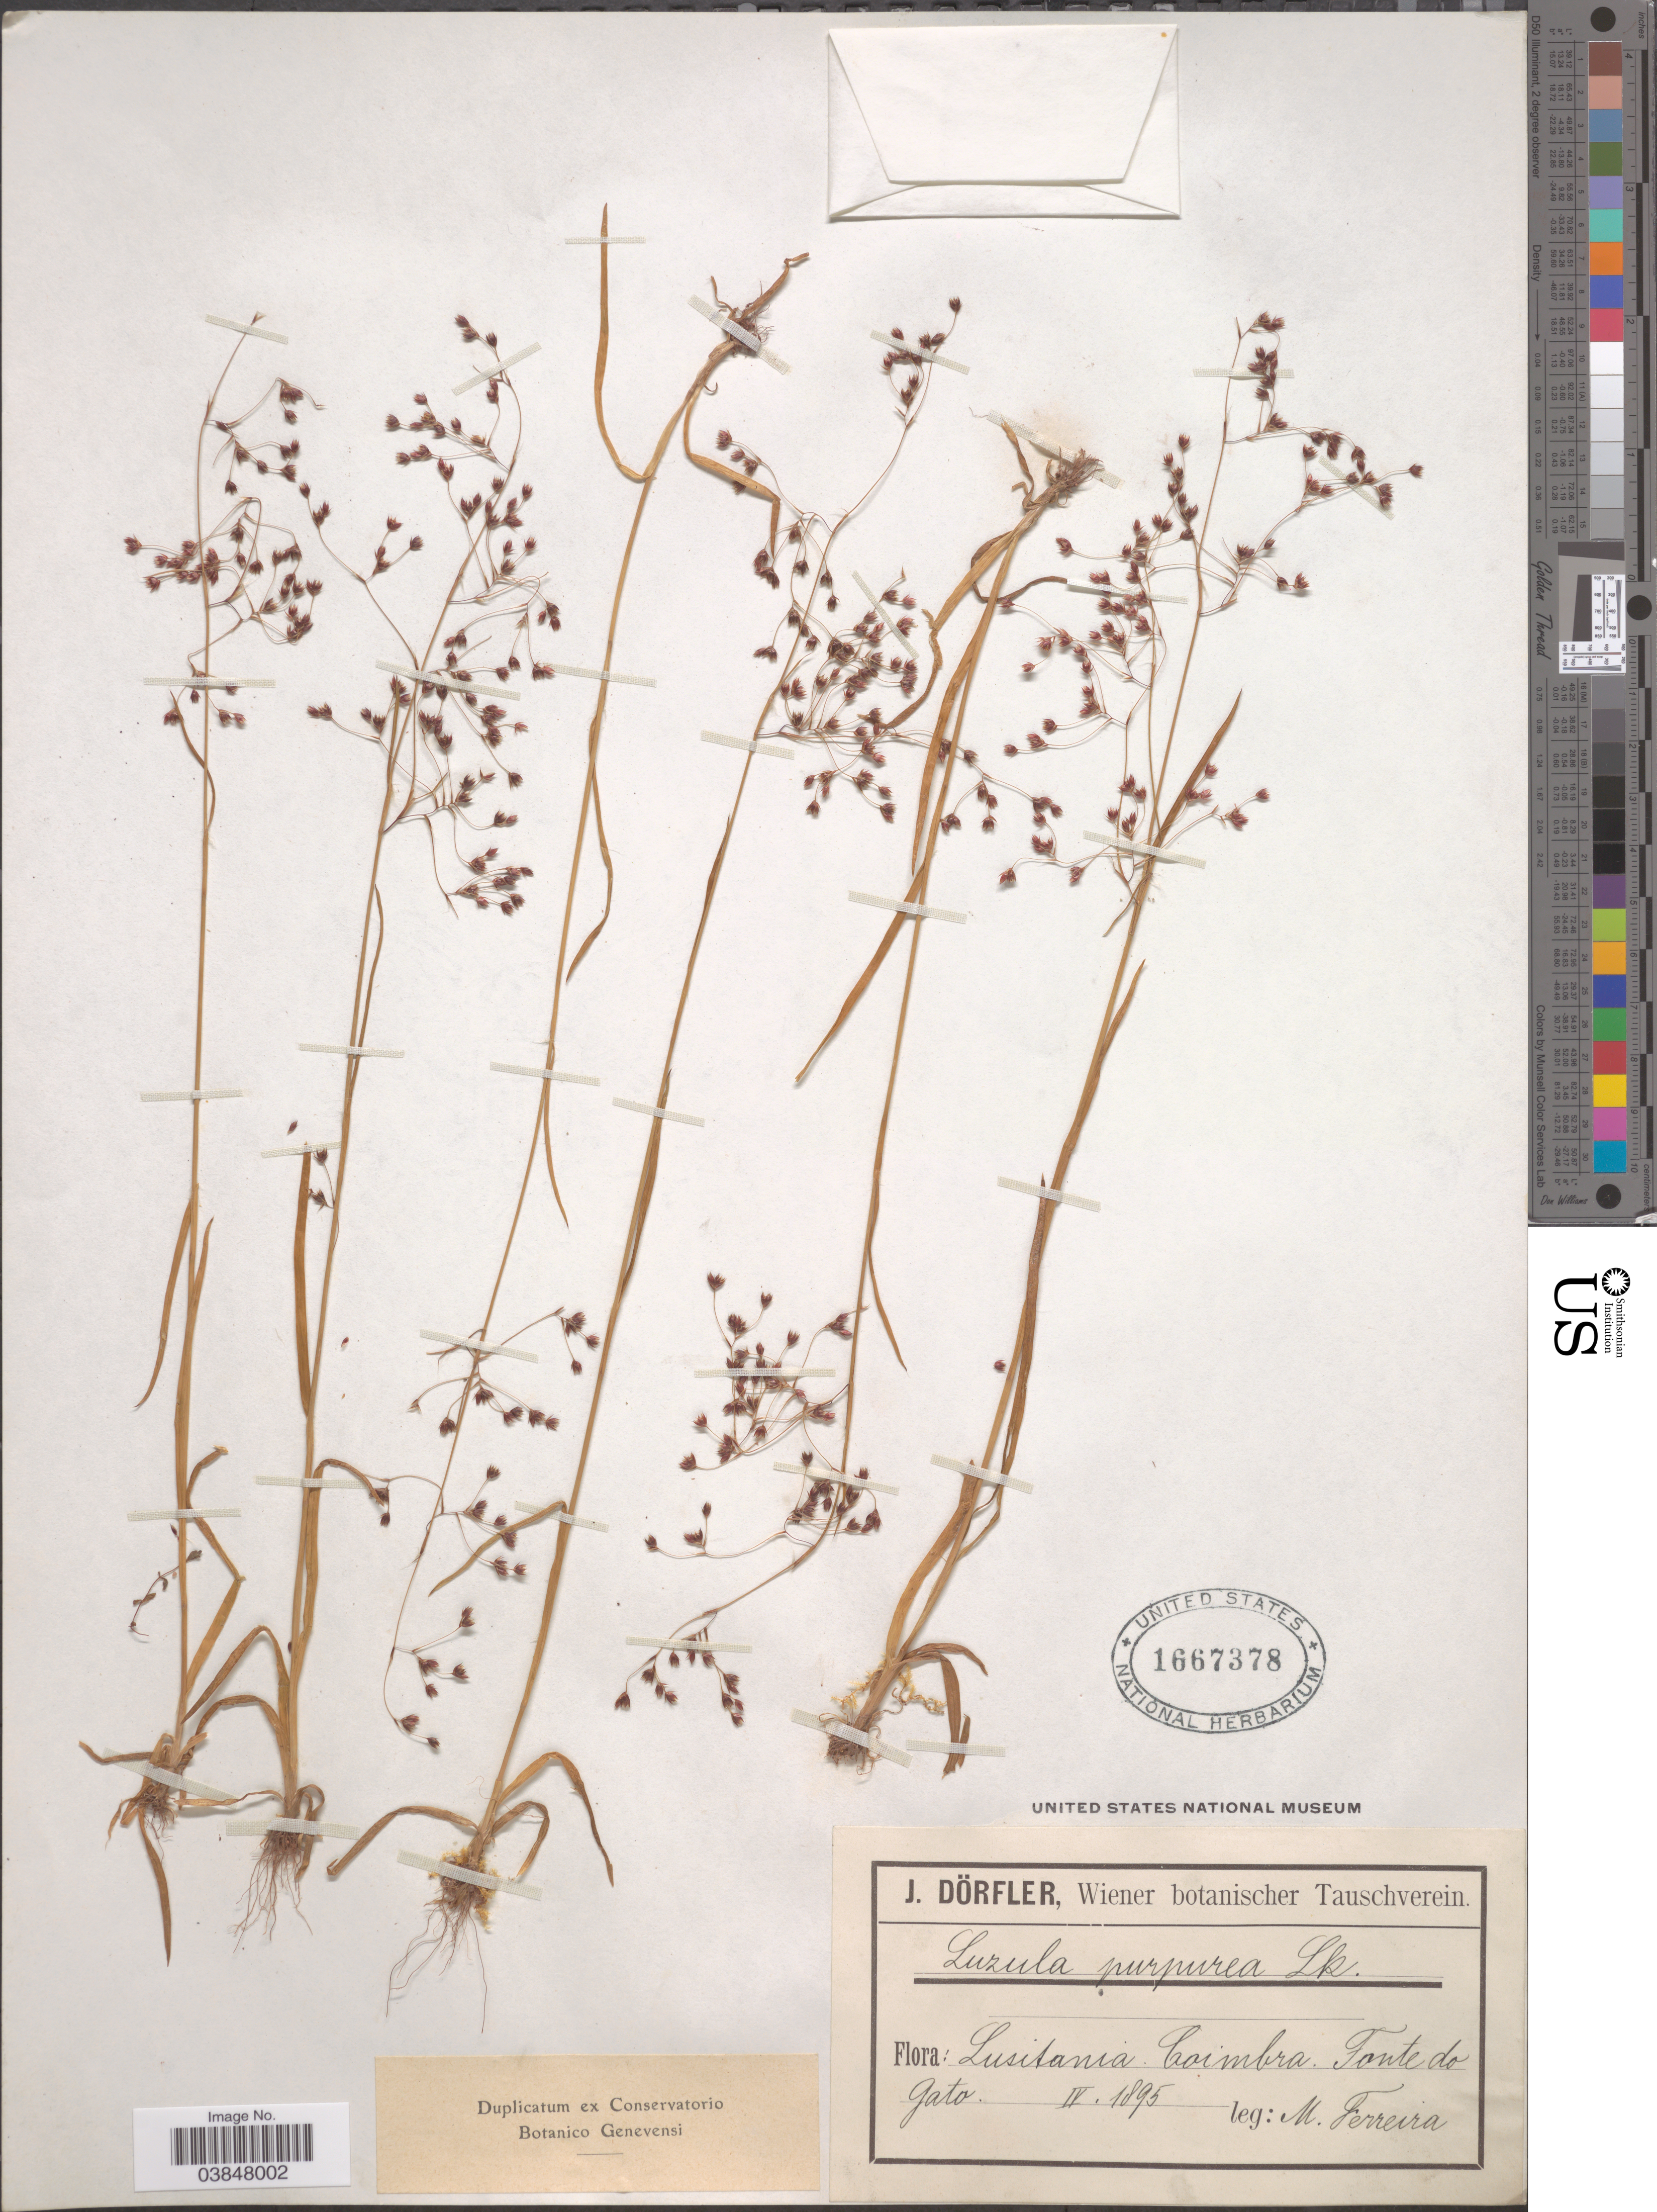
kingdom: Plantae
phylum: Tracheophyta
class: Liliopsida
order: Poales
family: Juncaceae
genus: Luzula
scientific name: Luzula purpurea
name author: Link ex E. Mey.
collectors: M. Ferreira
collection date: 1895-04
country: Portugal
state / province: Coimbra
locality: Fonte do Gato.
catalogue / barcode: US 1667378